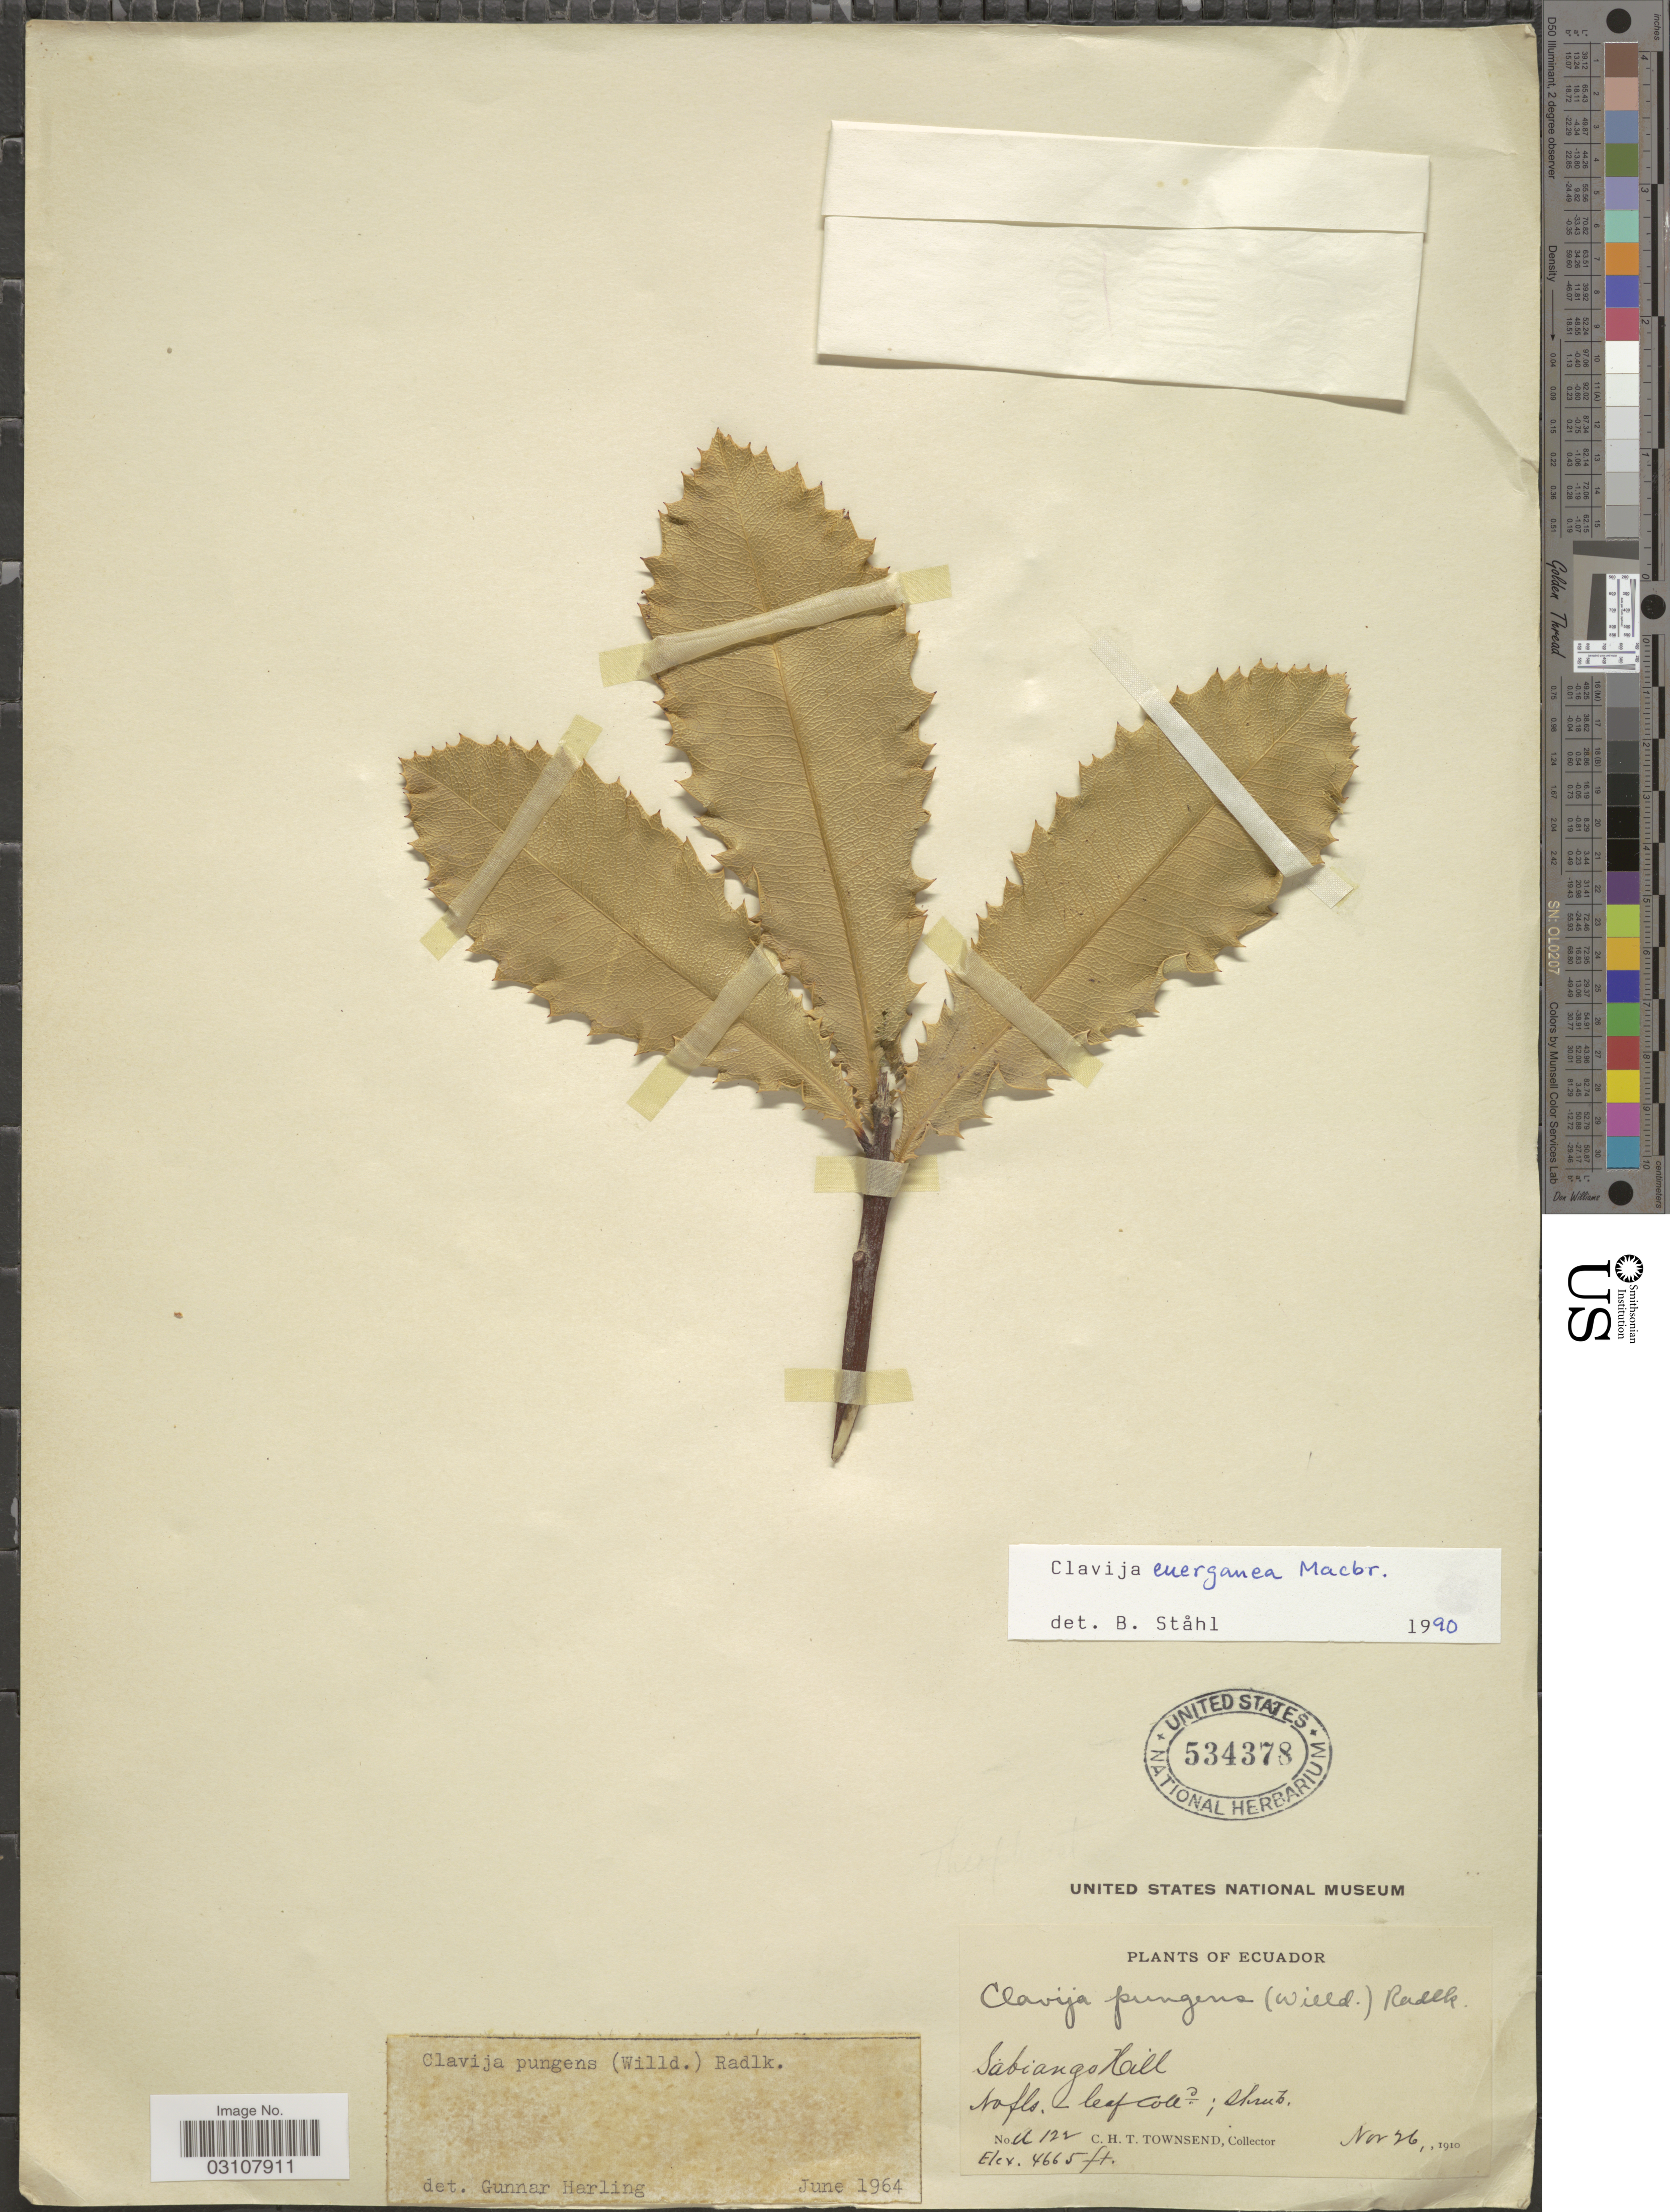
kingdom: Plantae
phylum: Tracheophyta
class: Magnoliopsida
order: Ericales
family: Primulaceae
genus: Clavija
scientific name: Clavija euerganea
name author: J.F. Macbr.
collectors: C. H. T. Townsend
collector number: A122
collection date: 1910-11-26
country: Ecuador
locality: Sabiango Hill.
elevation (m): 1422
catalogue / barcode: US 534378